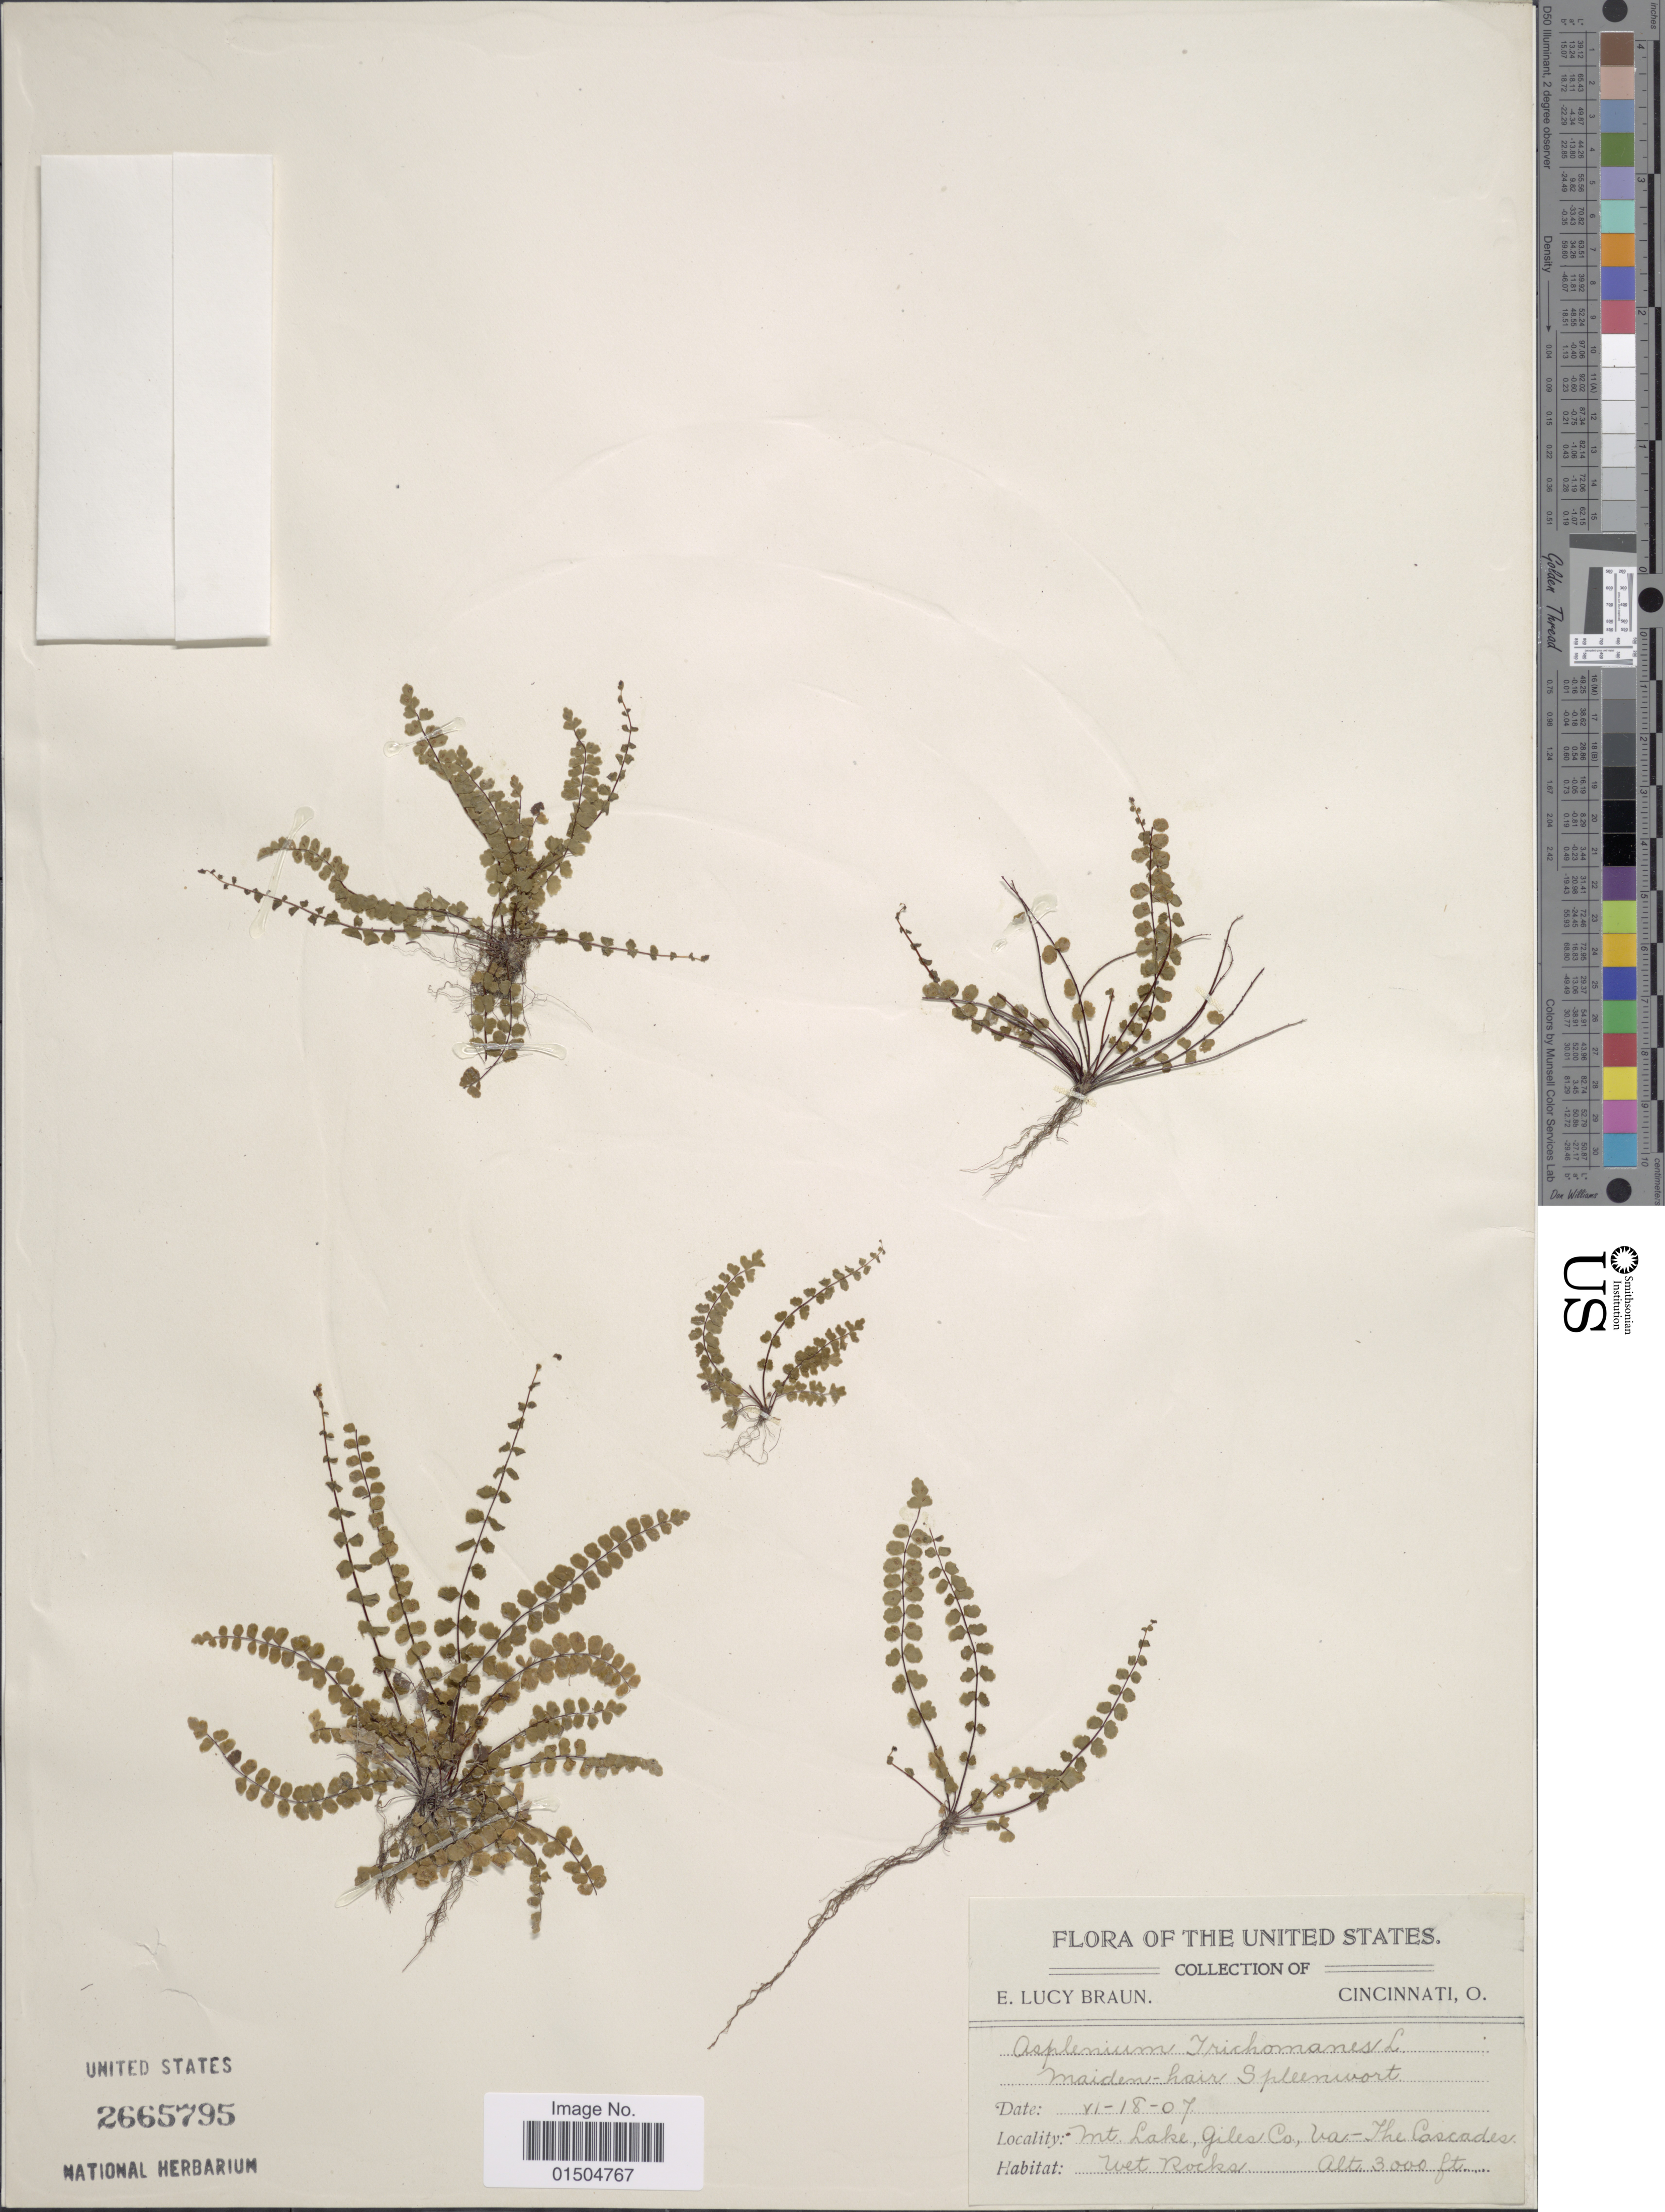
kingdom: Plantae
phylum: Tracheophyta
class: Polypodiopsida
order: Polypodiales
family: Aspleniaceae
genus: Asplenium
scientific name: Asplenium trichomanes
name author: L.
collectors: E. L. Braun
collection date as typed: Transcribed d/m/y: 18/6/7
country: United States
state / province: Virginia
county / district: Giles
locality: Mt. Lake, Giles Co. - The Cascades.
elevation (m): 914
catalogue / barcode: US 2665795